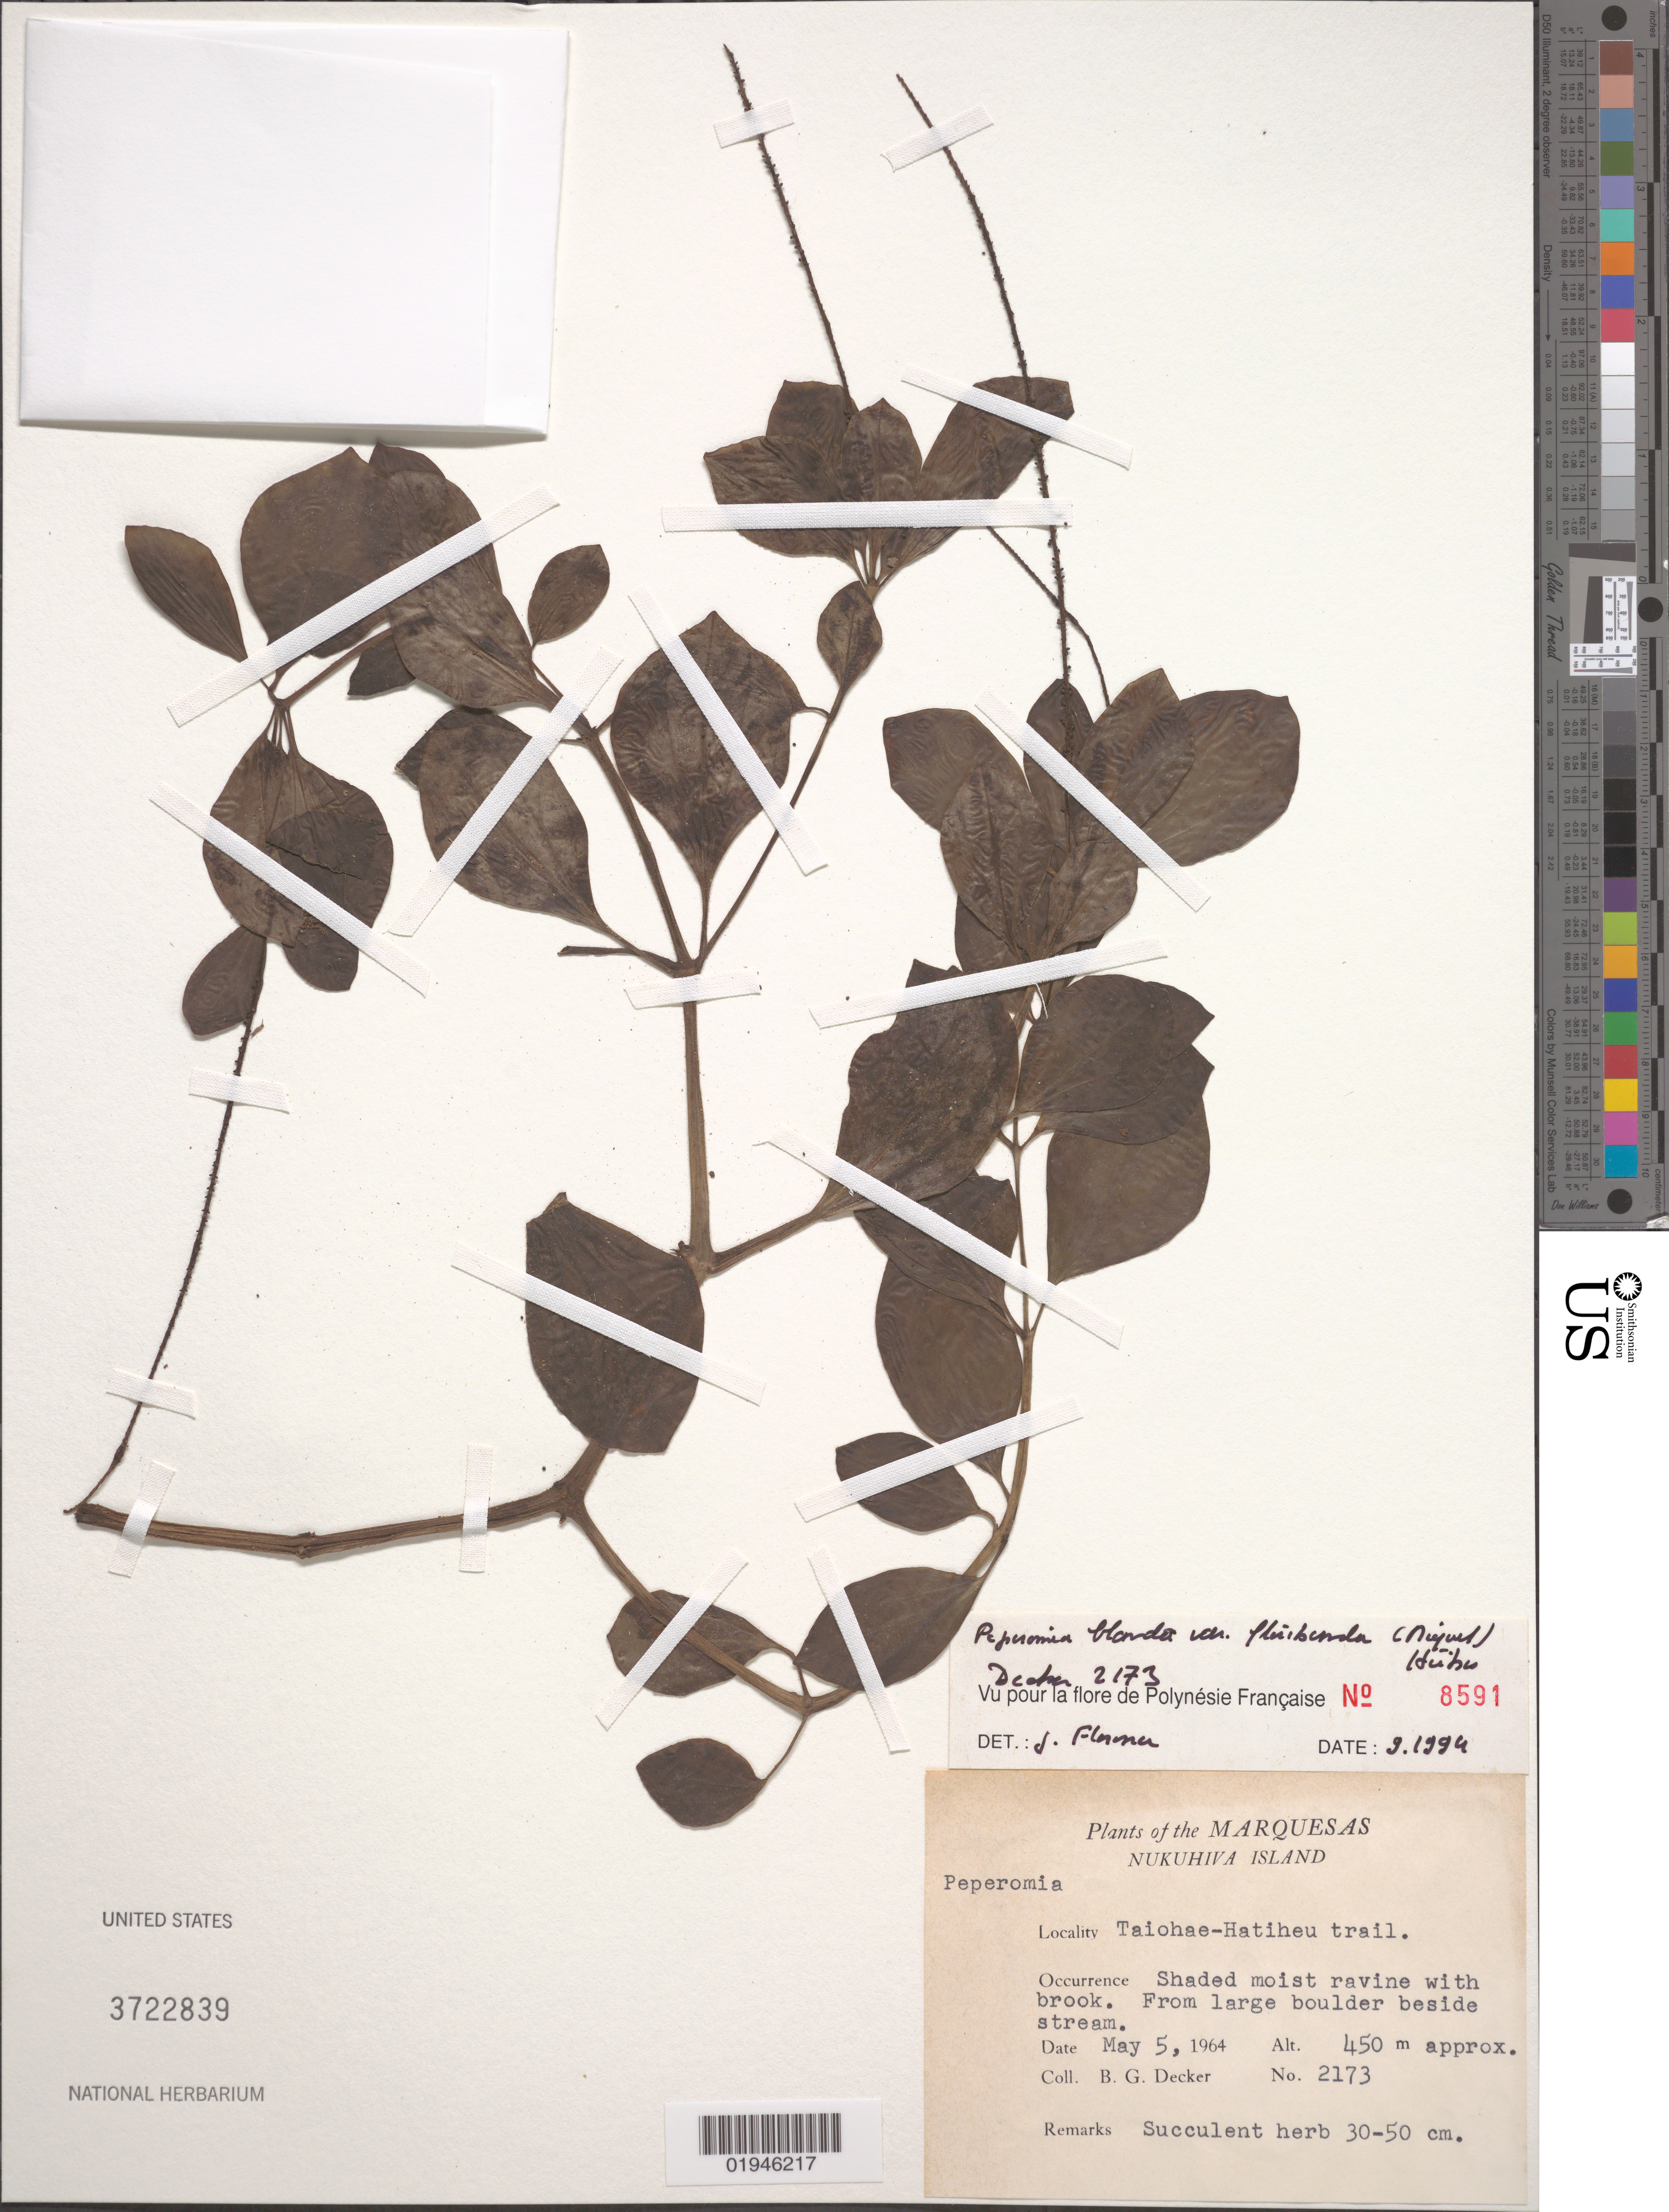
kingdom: Plantae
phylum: Tracheophyta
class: Magnoliopsida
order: Piperales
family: Piperaceae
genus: Peperomia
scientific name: Peperomia leptostachya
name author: Hook. & Arn.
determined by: Wagner, W. L., (BOT), Smithsonian Institution - National Museum of Natural History (UNITED STATES)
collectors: B. G. Decker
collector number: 2173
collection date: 1964-05-05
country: French Polynesia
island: Nuku Hiva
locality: Taiohae-Hatiheu Trail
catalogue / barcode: US 3722839